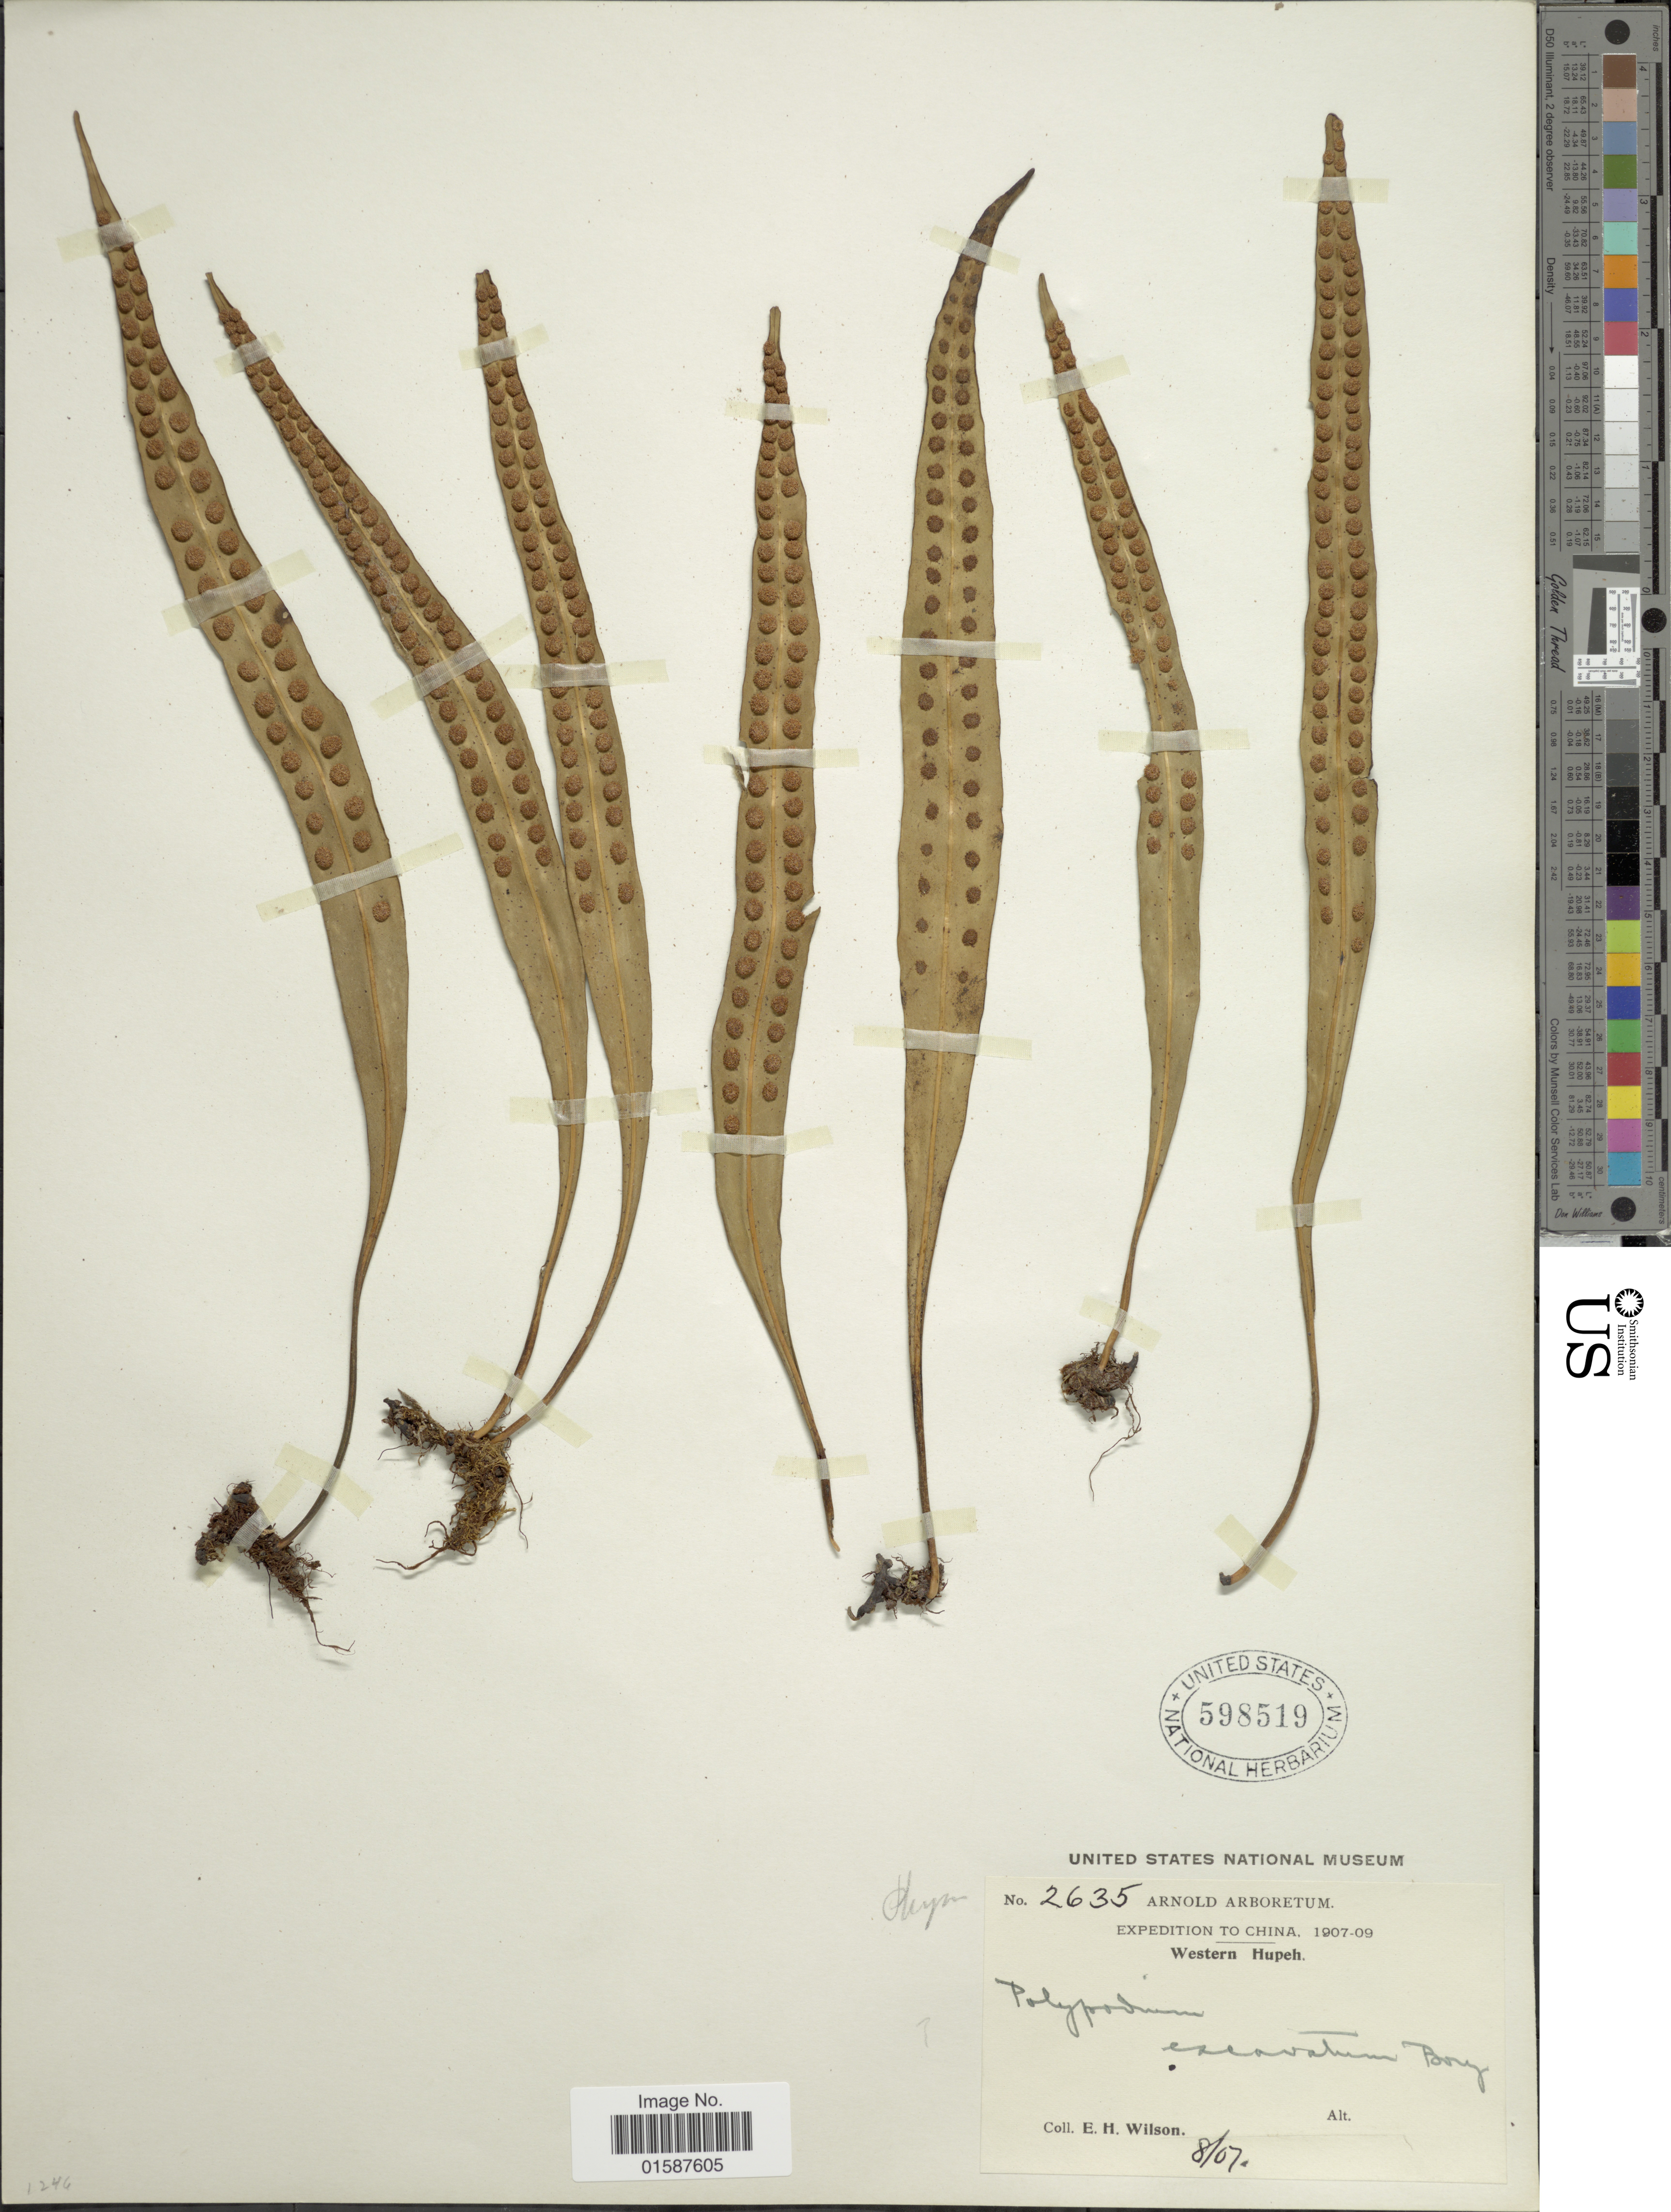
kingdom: Plantae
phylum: Tracheophyta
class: Polypodiopsida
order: Polypodiales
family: Polypodiaceae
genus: Lepisorus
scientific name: Lepisorus excavatus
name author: (Bory ex Willd.) Ching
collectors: E. Wilson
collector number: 2635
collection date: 1907-07-08/1909-07-08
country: China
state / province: Hubei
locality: Western Hupeh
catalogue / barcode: US 598519